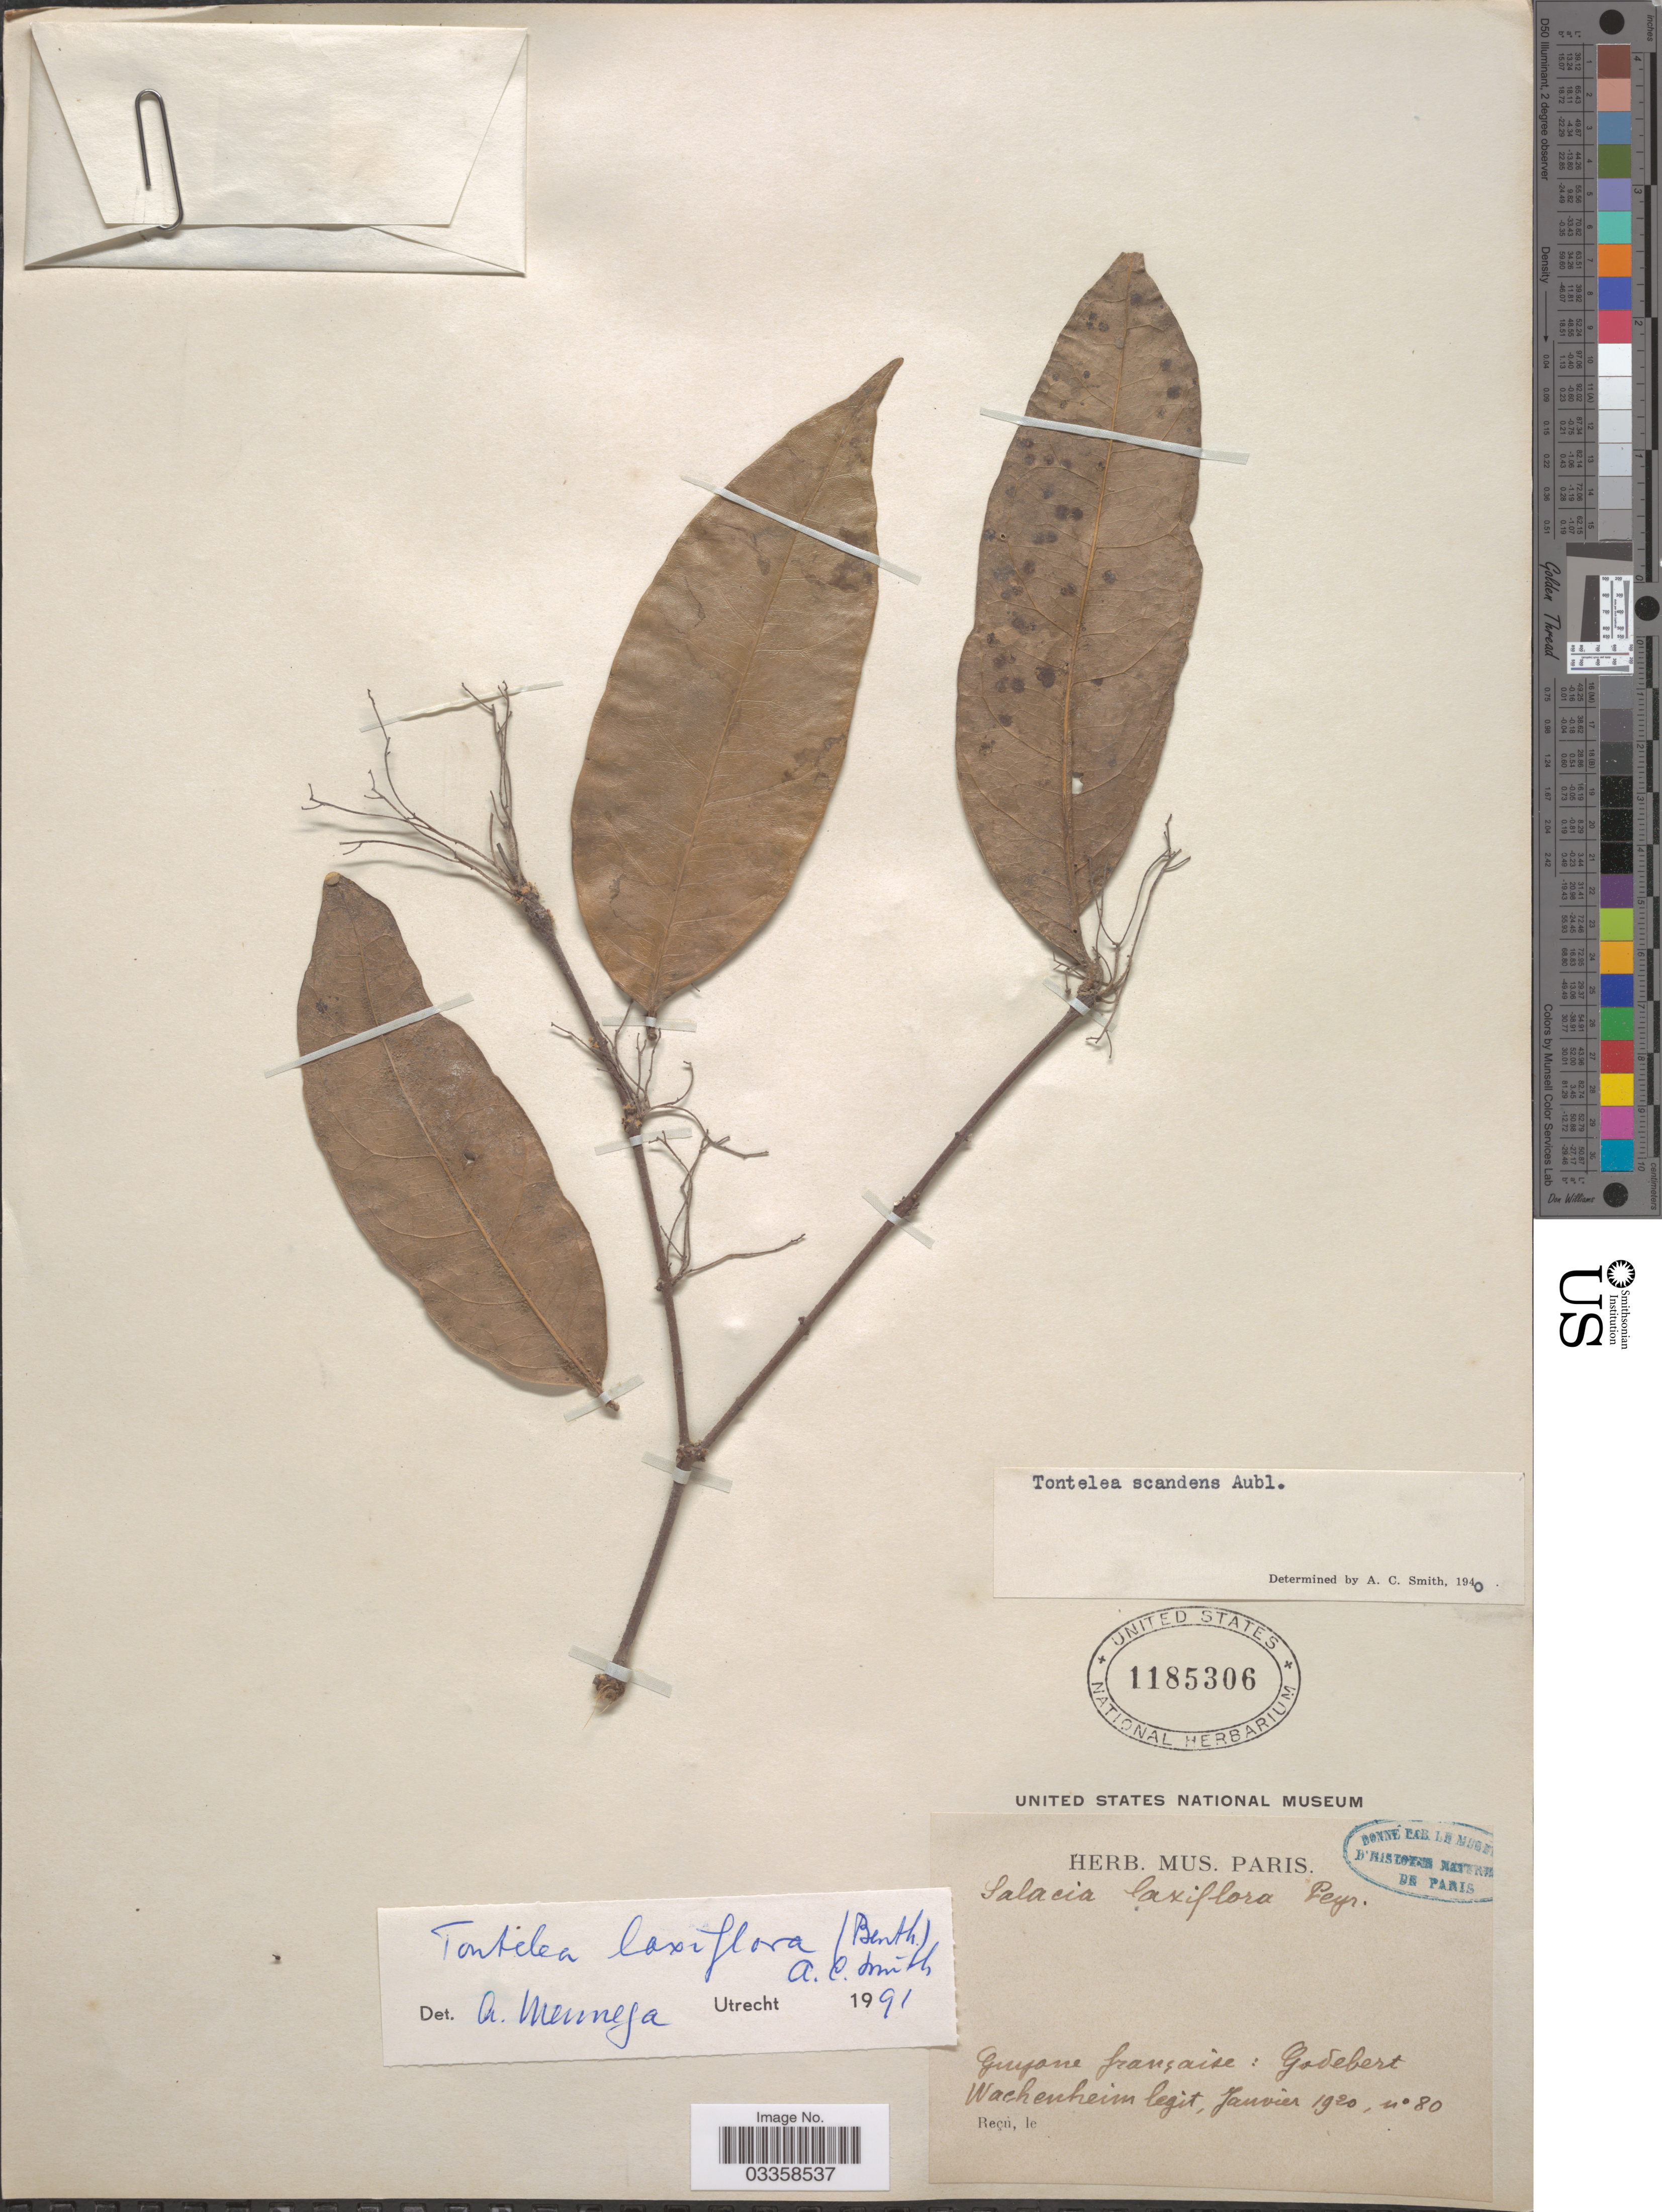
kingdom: Plantae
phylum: Tracheophyta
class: Magnoliopsida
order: Celastrales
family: Celastraceae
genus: Tontelea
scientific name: Tontelea laxiflora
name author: (Benth.) A.C. Sm.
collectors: -. Wachenheim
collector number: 80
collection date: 1920-01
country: French Guiana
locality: Guyane française: Godebert.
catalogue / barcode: US 1185306